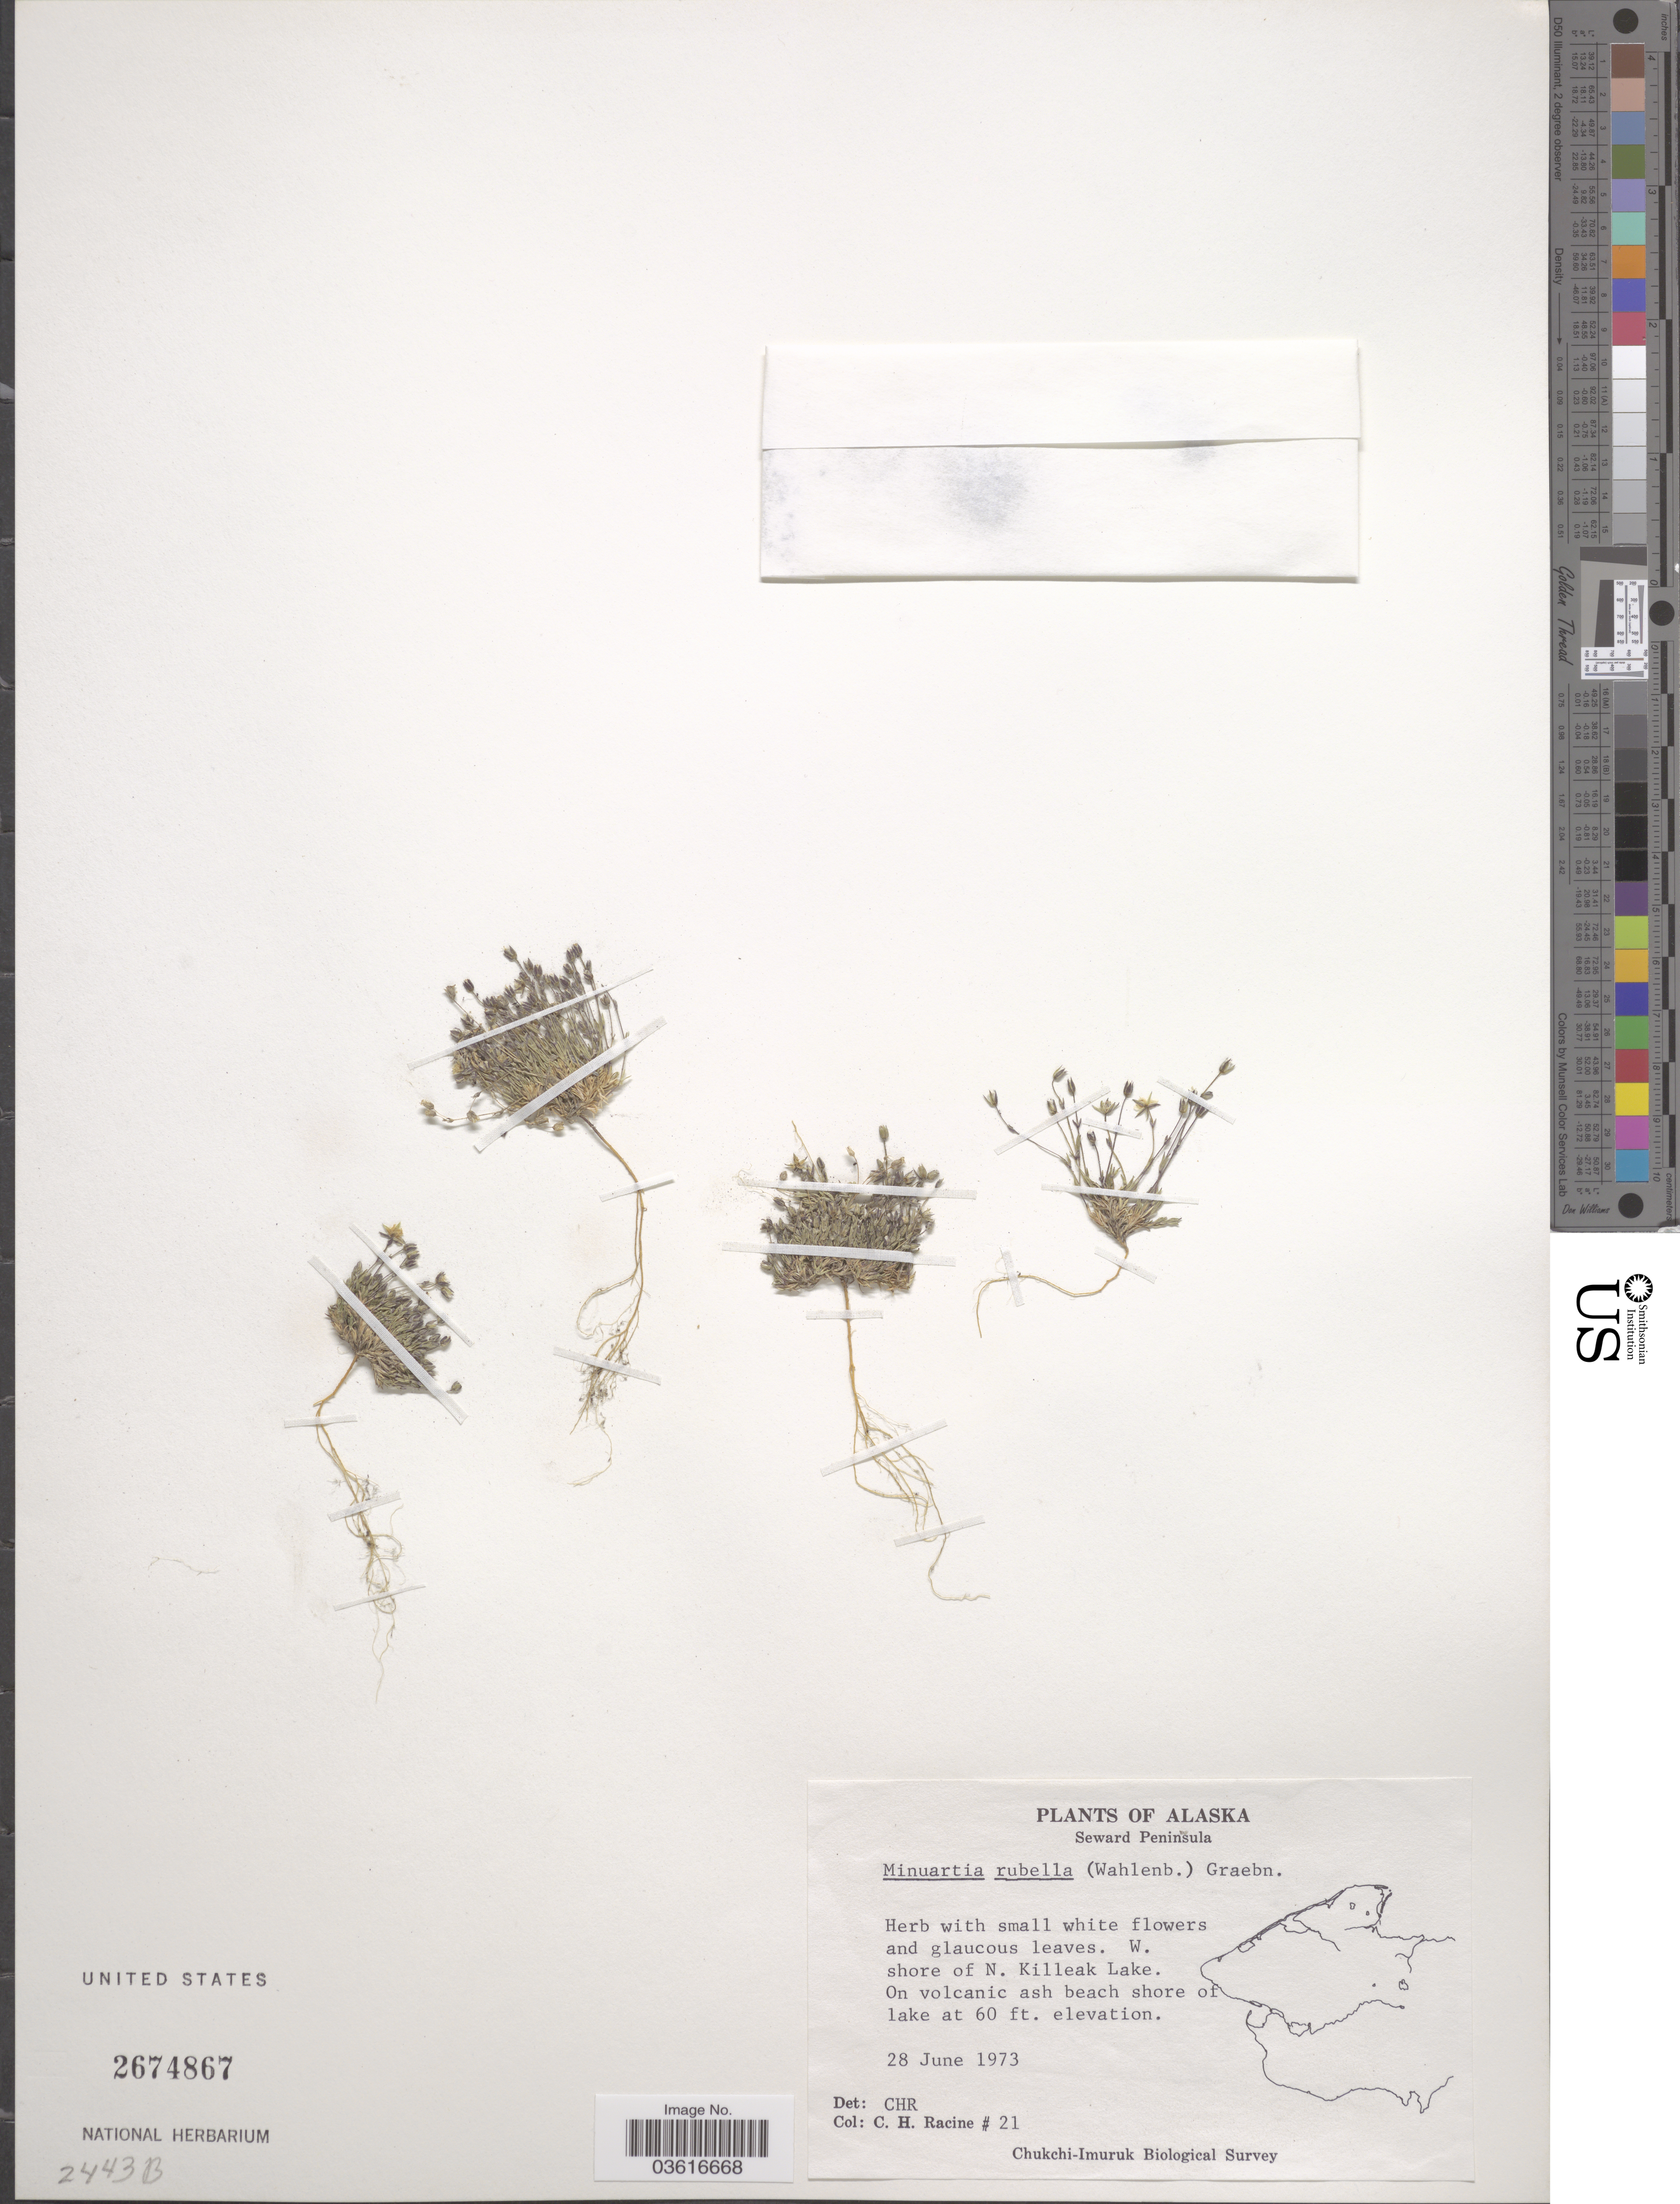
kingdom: Plantae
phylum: Tracheophyta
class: Magnoliopsida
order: Caryophyllales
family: Caryophyllaceae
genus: Minuartia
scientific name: Minuartia rubella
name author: (Wahlenb.) Hiern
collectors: C. Racine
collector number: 21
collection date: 1973-06-28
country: United States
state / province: Alaska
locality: Seward Peninsula. W. shore of N. Killeak Lake.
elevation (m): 18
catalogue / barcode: US 2674867